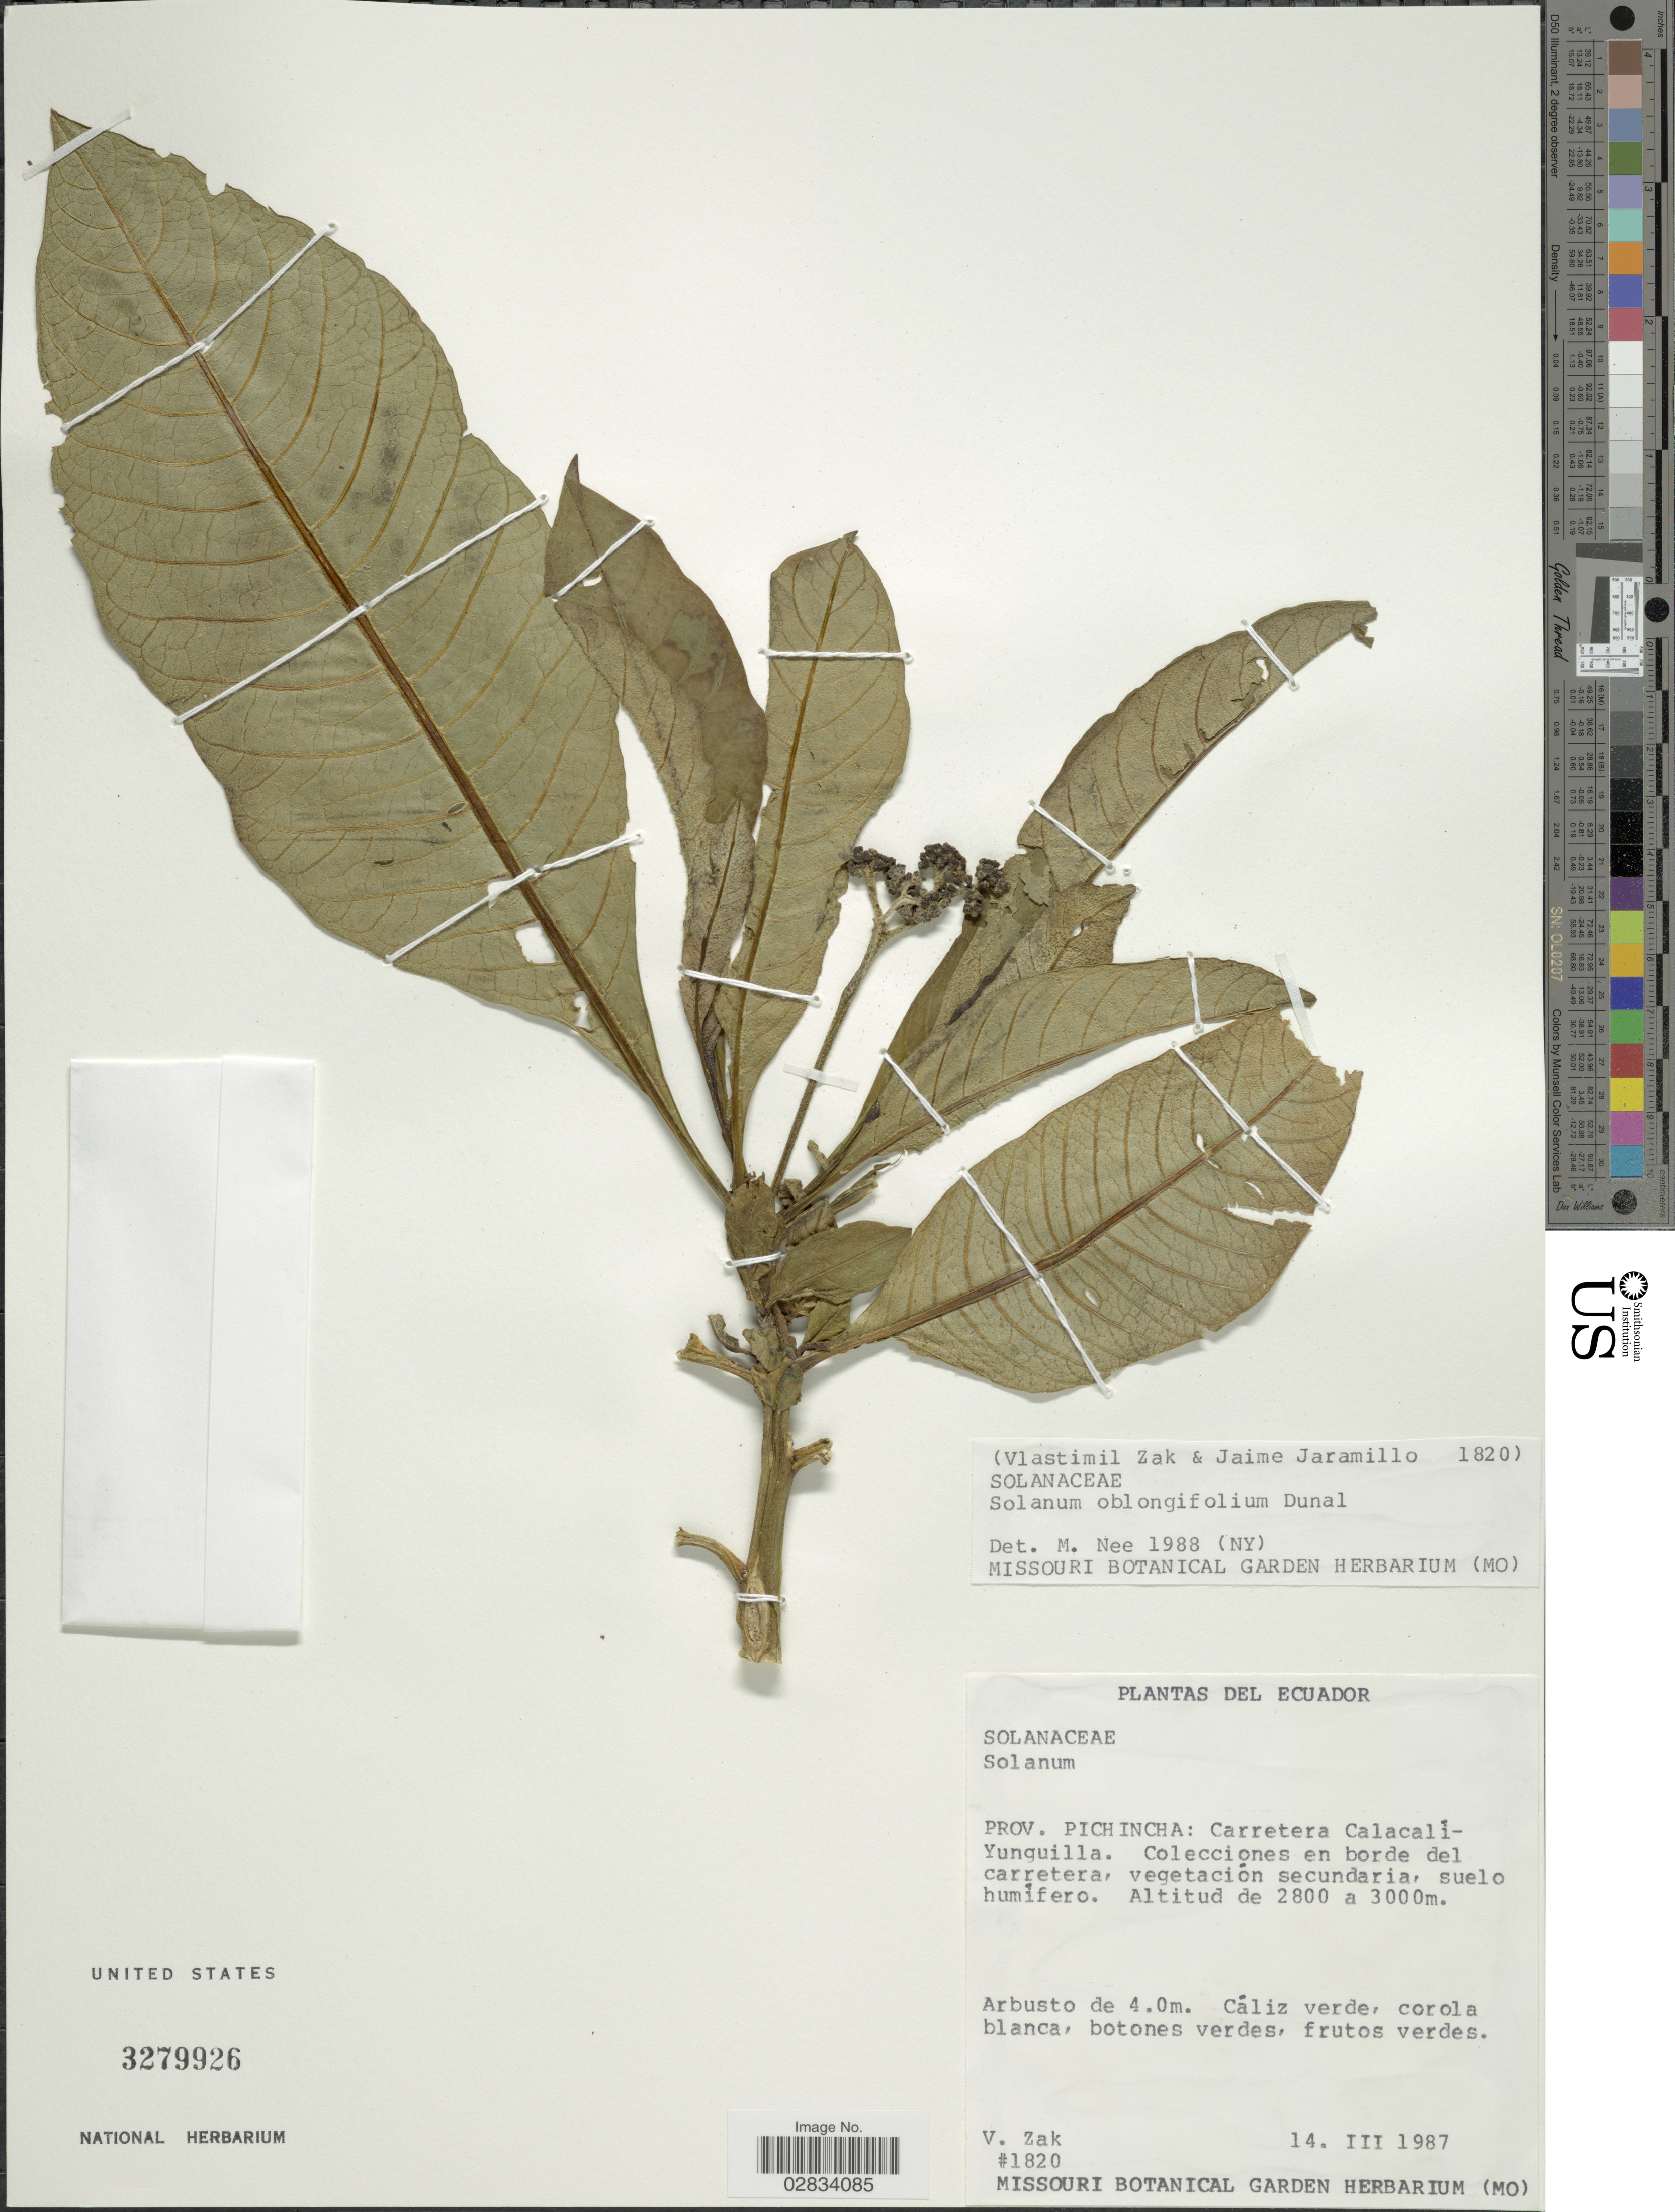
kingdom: Plantae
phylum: Tracheophyta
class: Magnoliopsida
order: Solanales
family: Solanaceae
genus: Solanum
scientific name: Solanum oblongifolium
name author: Duval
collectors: V. Zak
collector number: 1820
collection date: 1987-03-14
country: Ecuador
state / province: Pichincha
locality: Carretera Calacali-Yunguilla.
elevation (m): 2800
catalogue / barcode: US 3279926